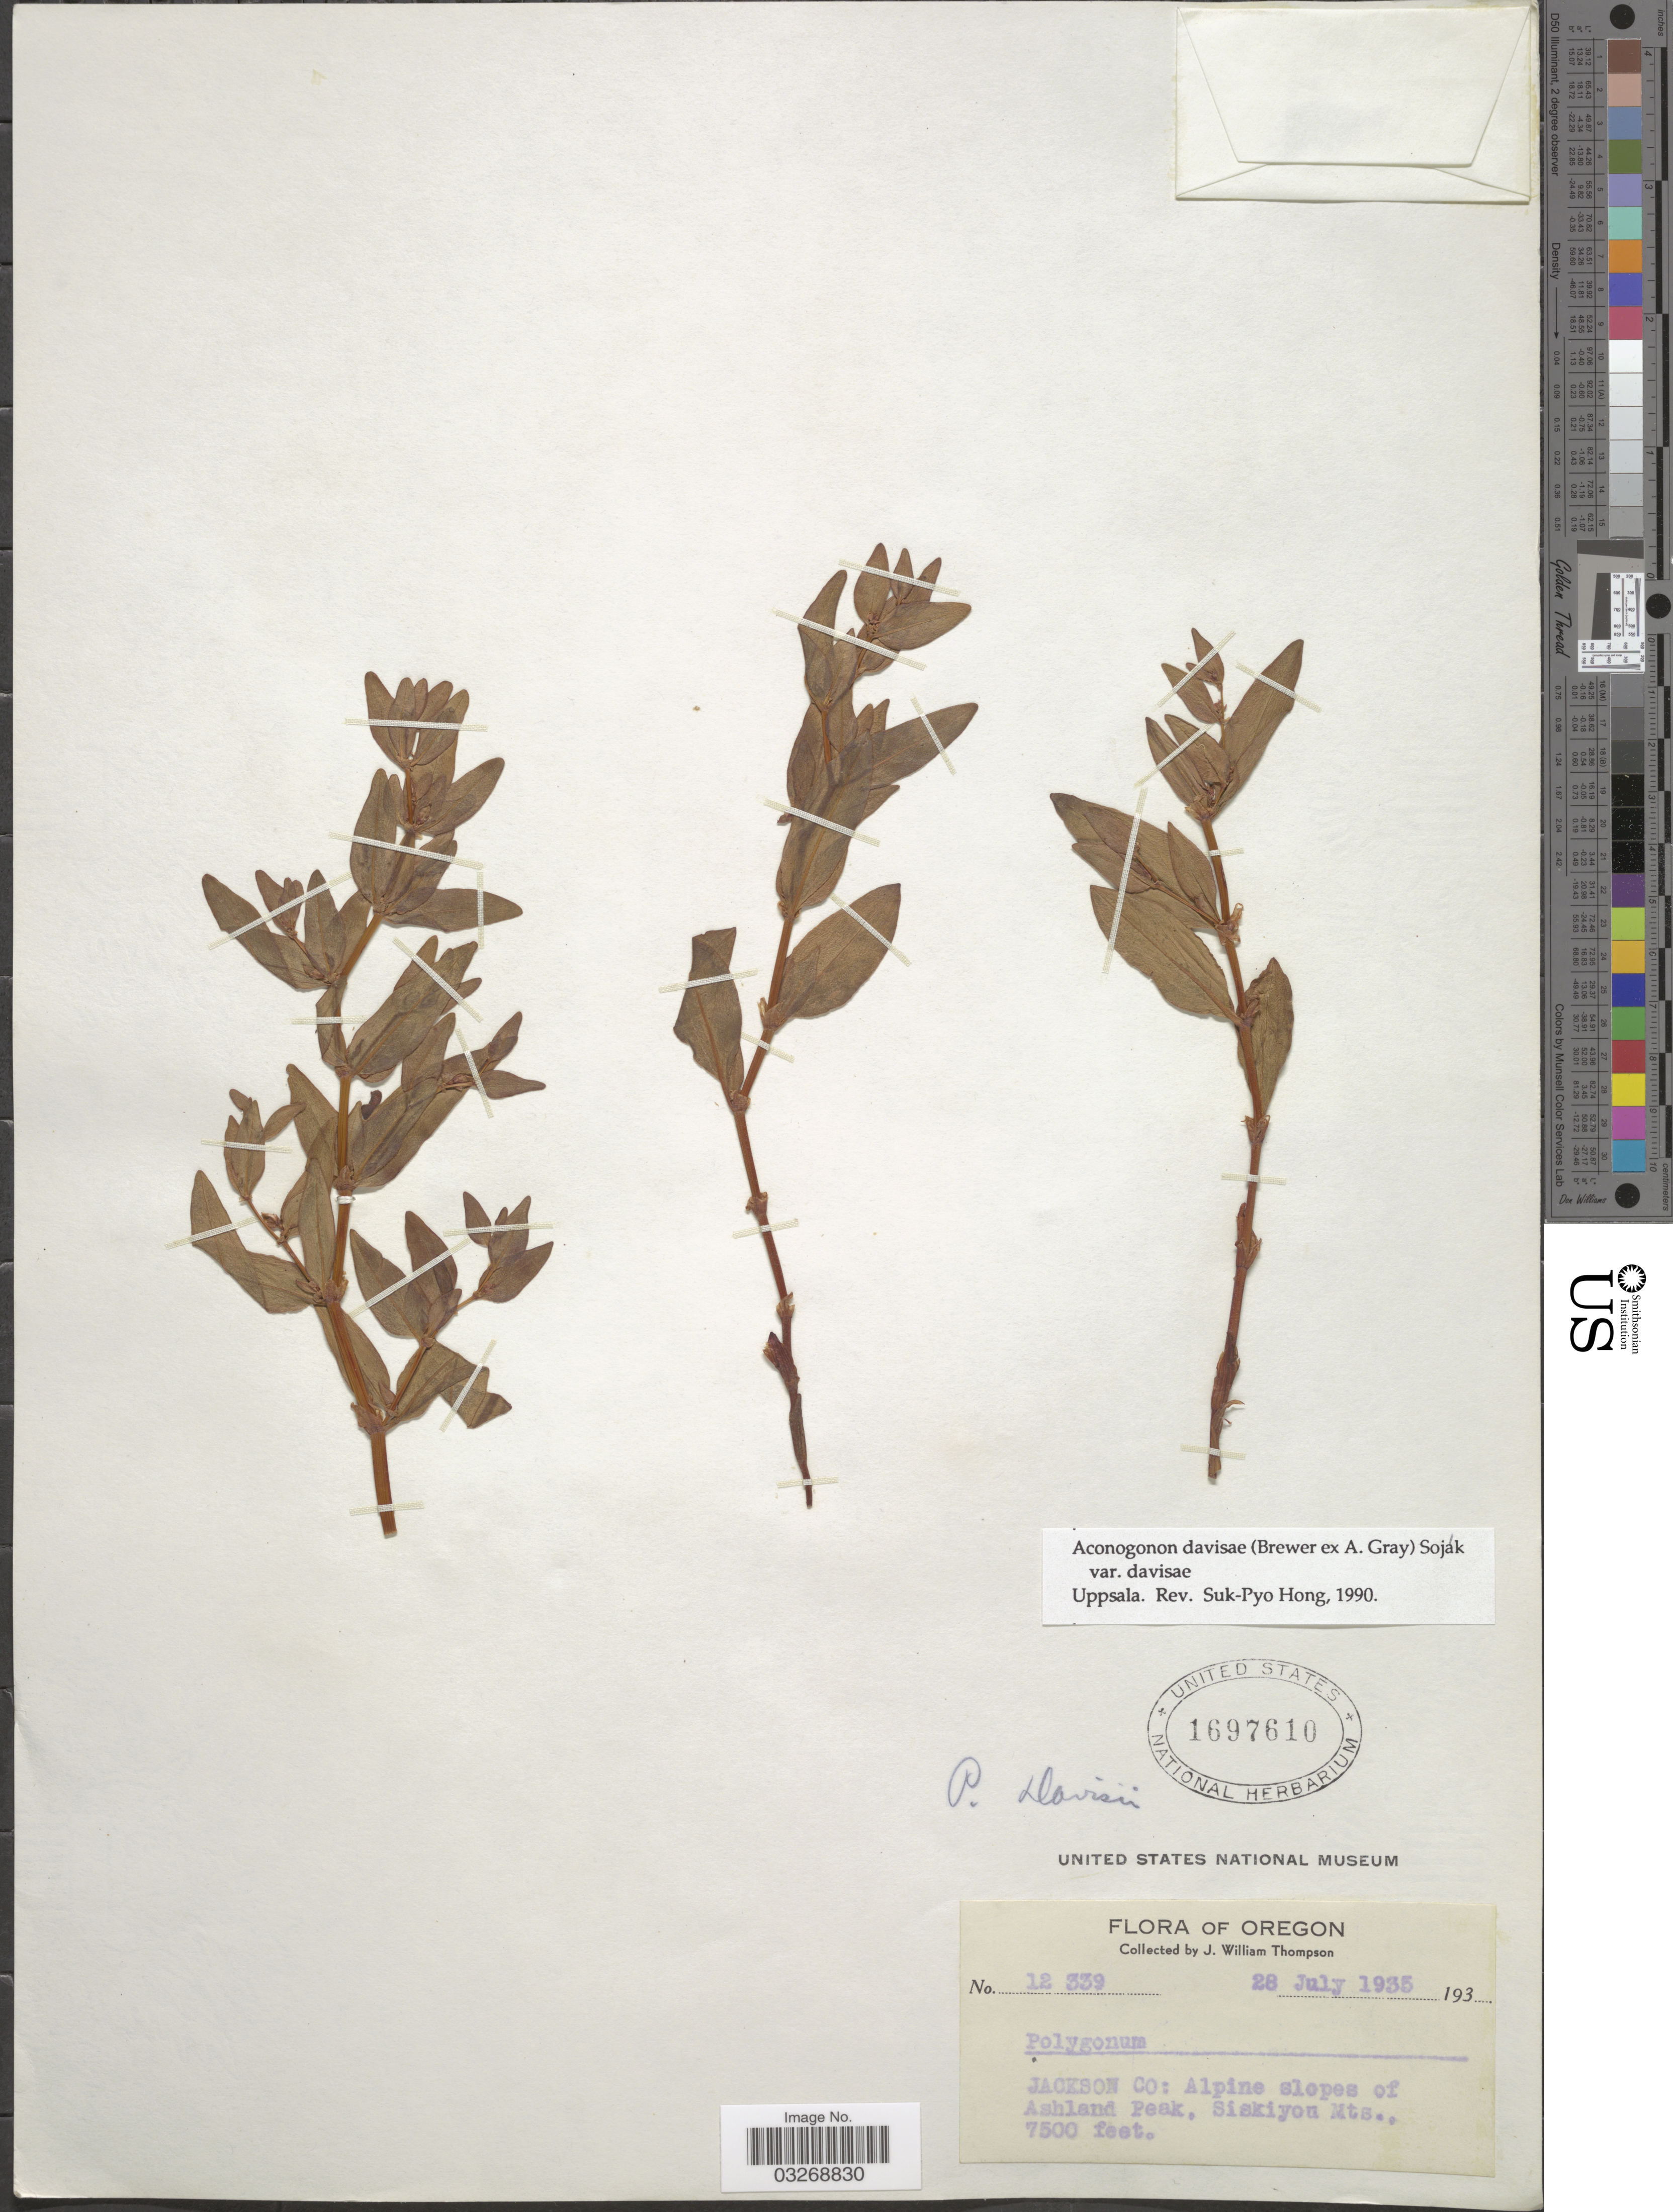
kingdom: Plantae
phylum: Tracheophyta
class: Magnoliopsida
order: Caryophyllales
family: Polygonaceae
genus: Koenigia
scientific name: Koenigia davisiae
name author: (W.H. Brewer ex A. Gray) T.M. Schust. & Reveal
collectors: J. W. Thompson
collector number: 12339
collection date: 1935-07-28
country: United States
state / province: Oregon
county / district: Jackson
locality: Jackson Co: Alpine slopes of Ashland Peak, Siskiyou Mts.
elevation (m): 2286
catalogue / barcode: US 1697610